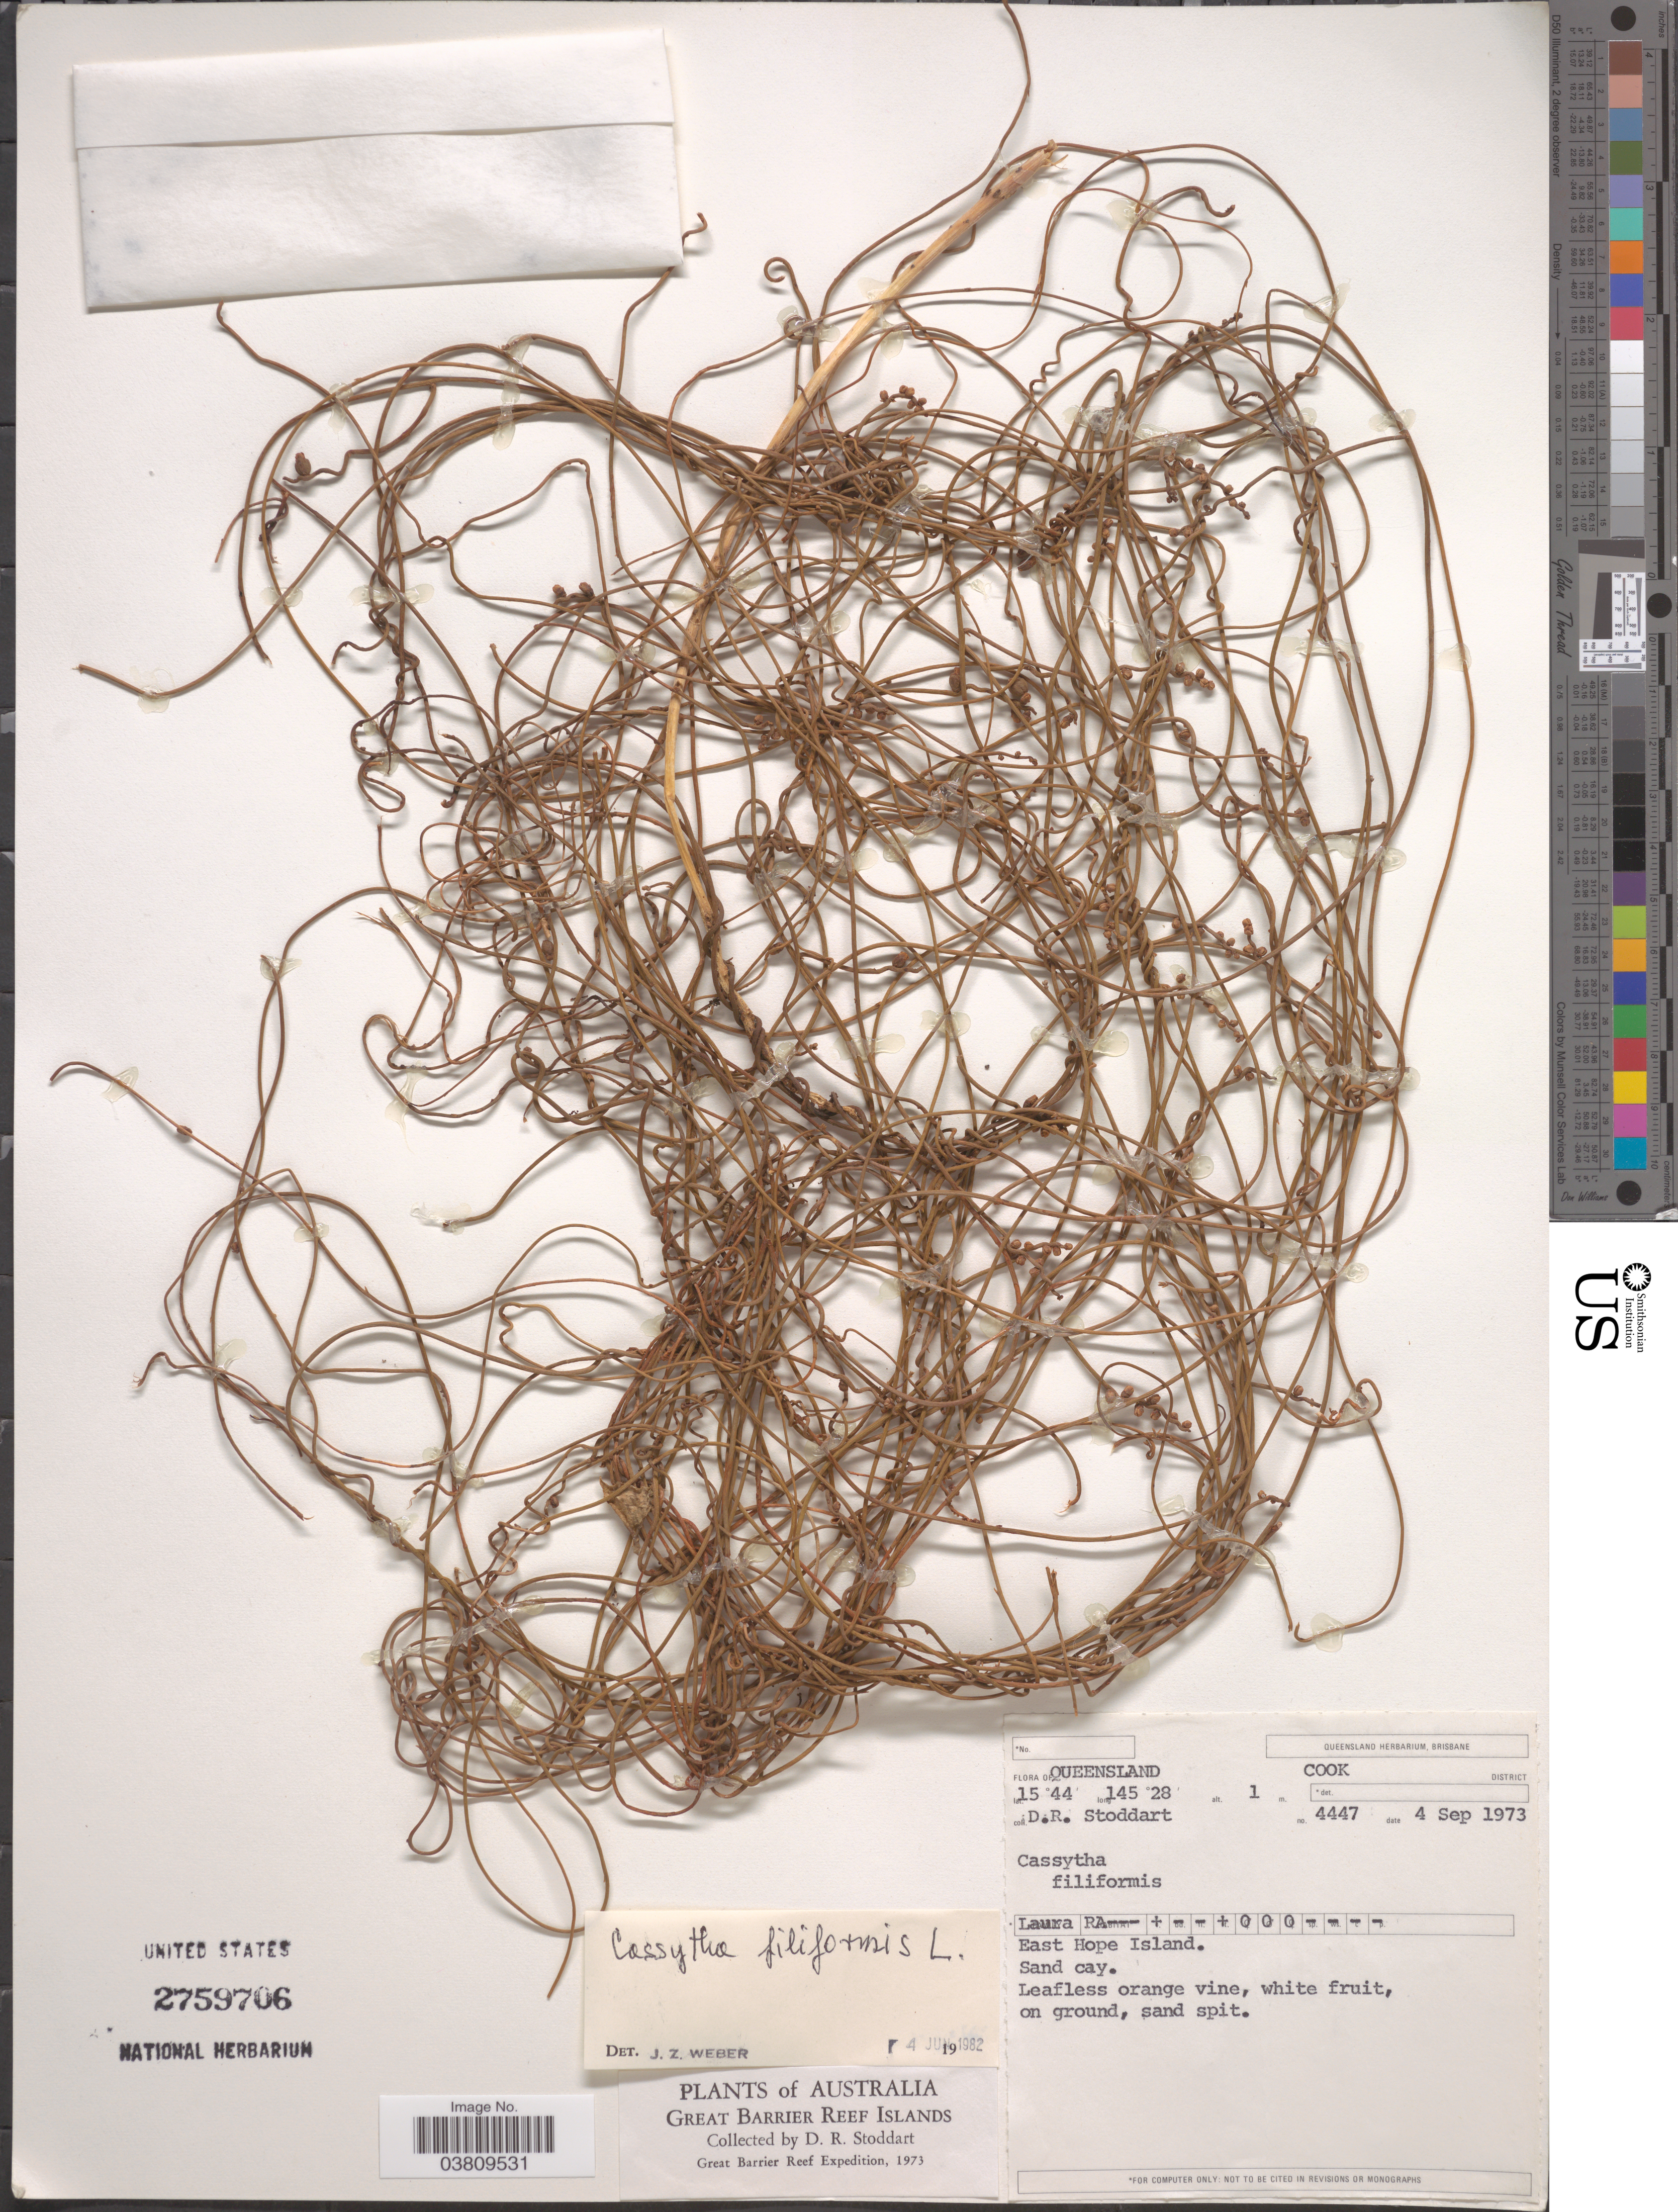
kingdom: Plantae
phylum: Tracheophyta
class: Magnoliopsida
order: Laurales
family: Lauraceae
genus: Cassytha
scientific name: Cassytha filiformis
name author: L.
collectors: D. R. Stoddart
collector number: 4447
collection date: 1973-09-04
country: Australia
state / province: Queensland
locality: Cook District. East Hope Island. Great Barrier Reef Islands.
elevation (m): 1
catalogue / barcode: US 2759706